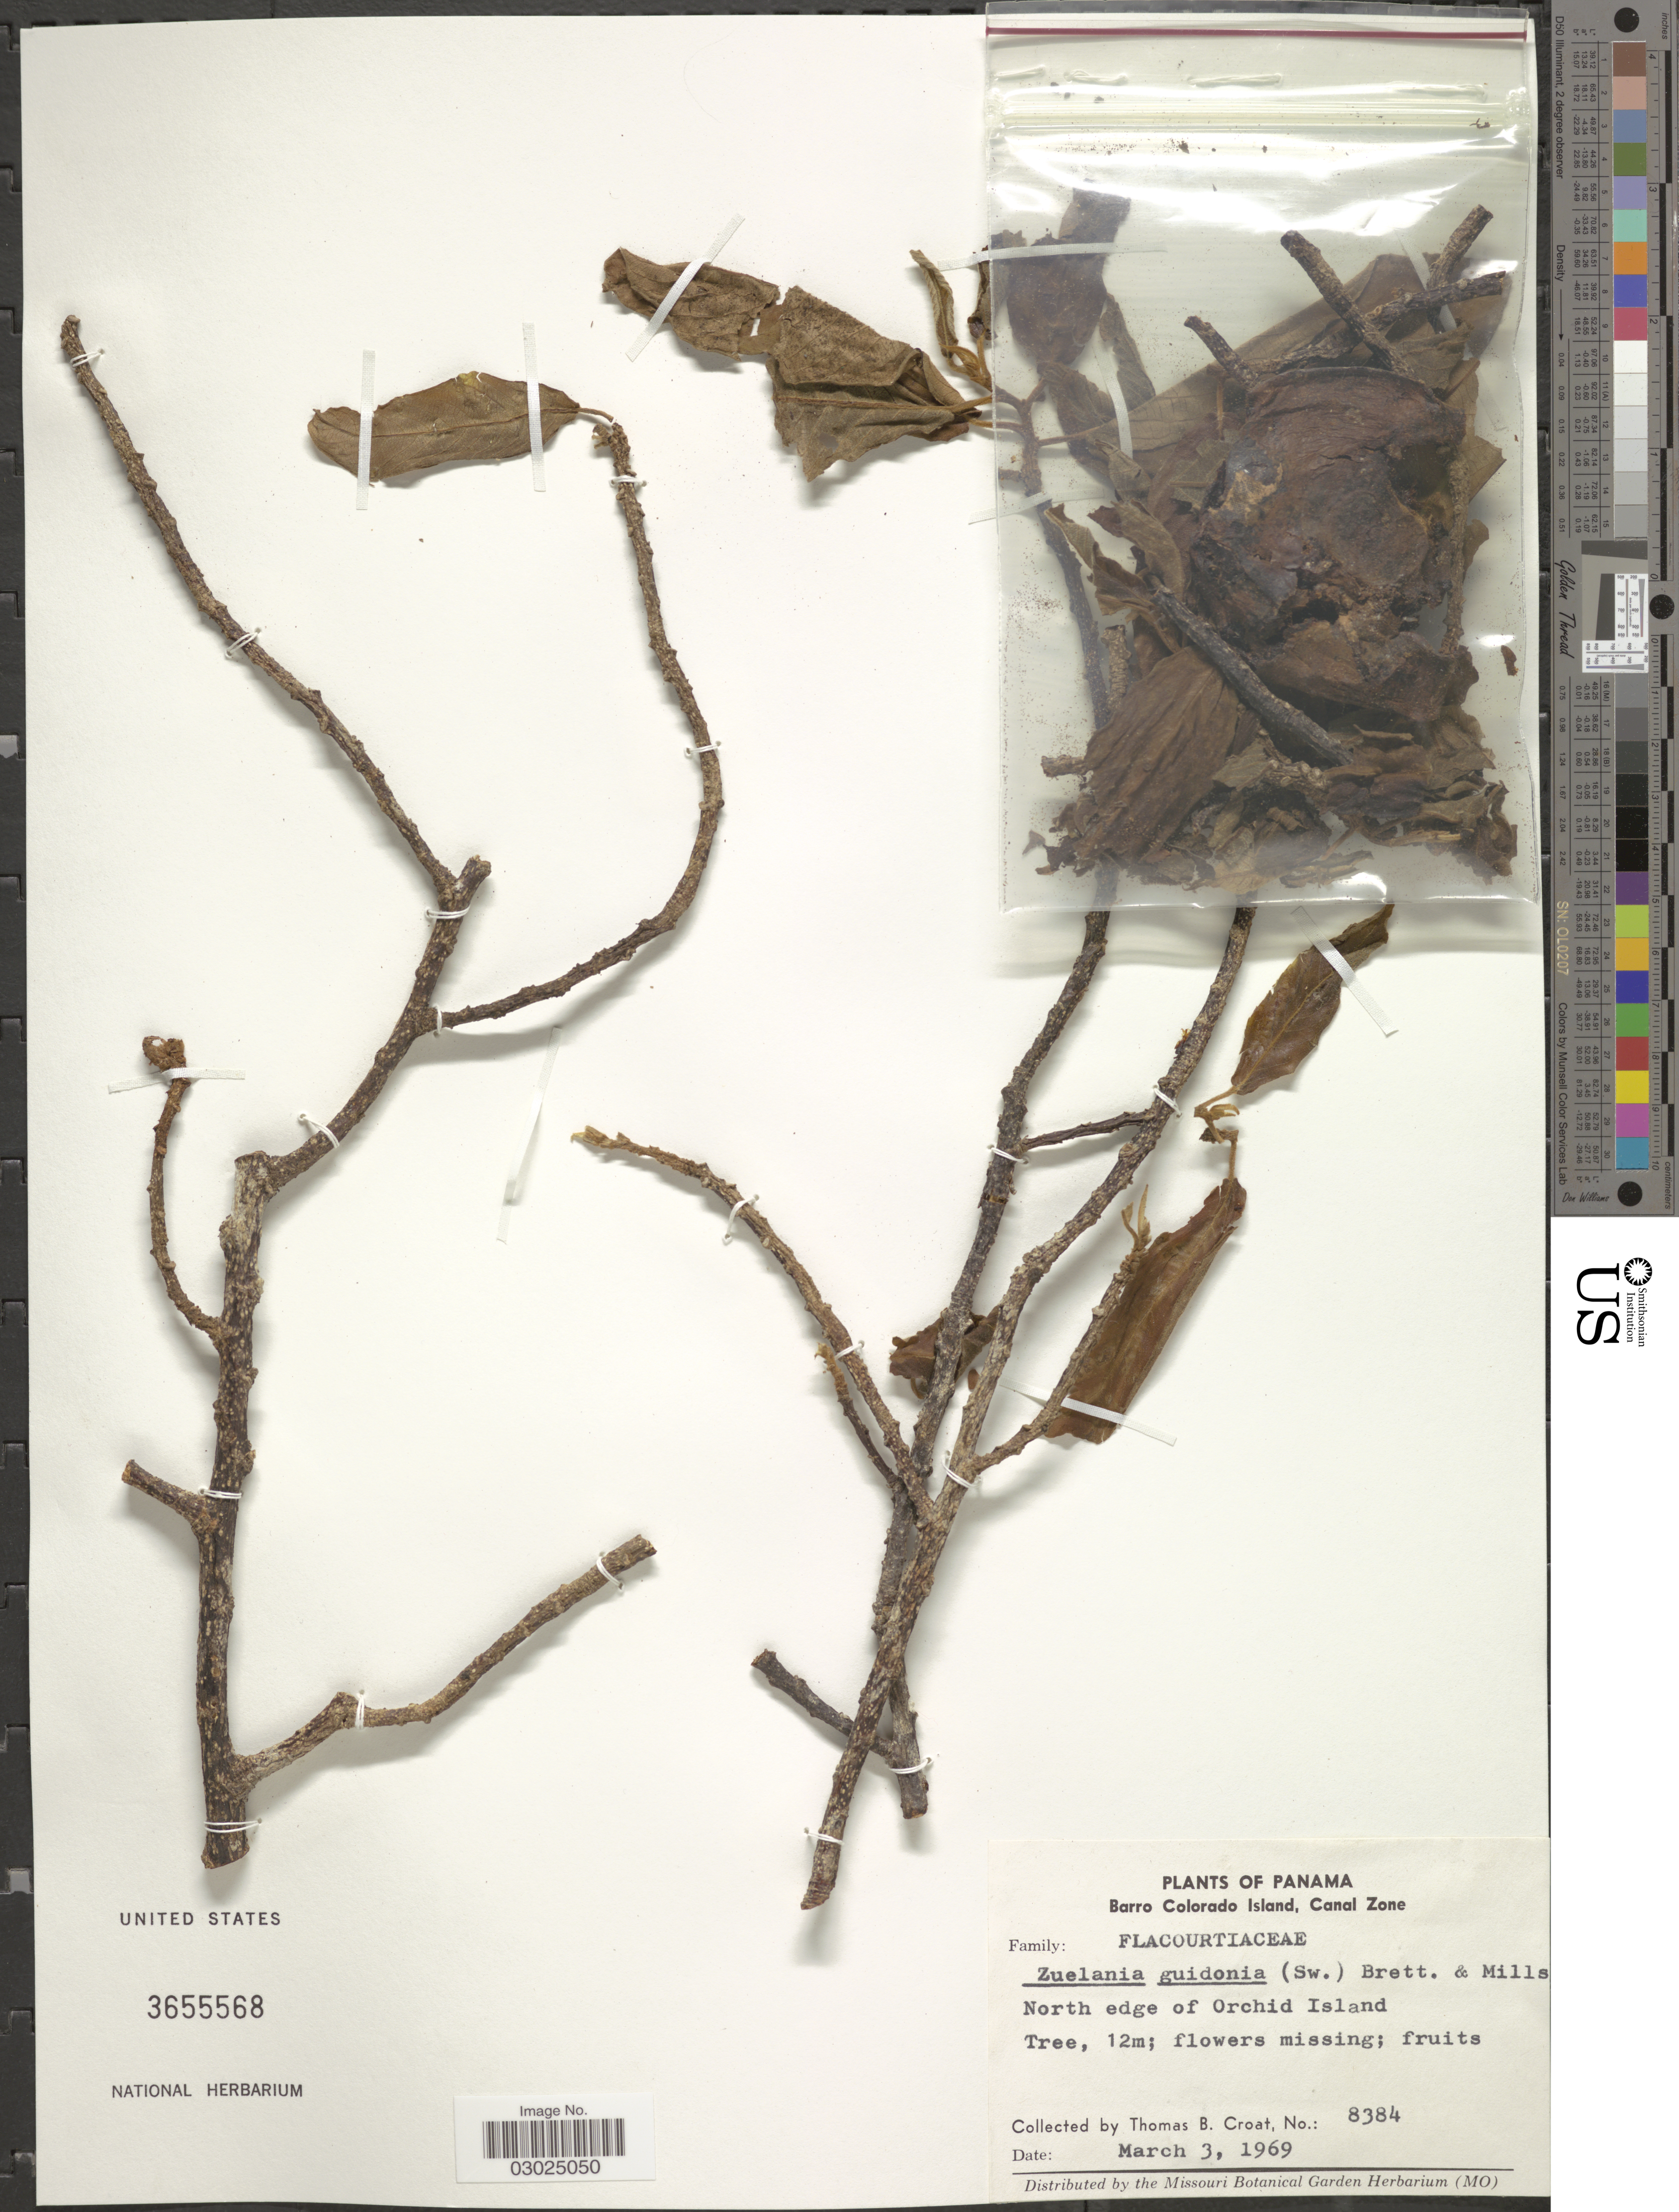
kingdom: Plantae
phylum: Tracheophyta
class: Magnoliopsida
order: Malpighiales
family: Salicaceae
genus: Casearia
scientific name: Casearia laetioides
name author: (A. Rich.) Warb.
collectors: T. B. Croat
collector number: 8384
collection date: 1969-03-03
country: Panama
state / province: Panamá Oeste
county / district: Canal Zone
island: Orchid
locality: Barro Colorado Island, Canal Zone. North edge of Orchid Island.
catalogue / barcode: US 3655568